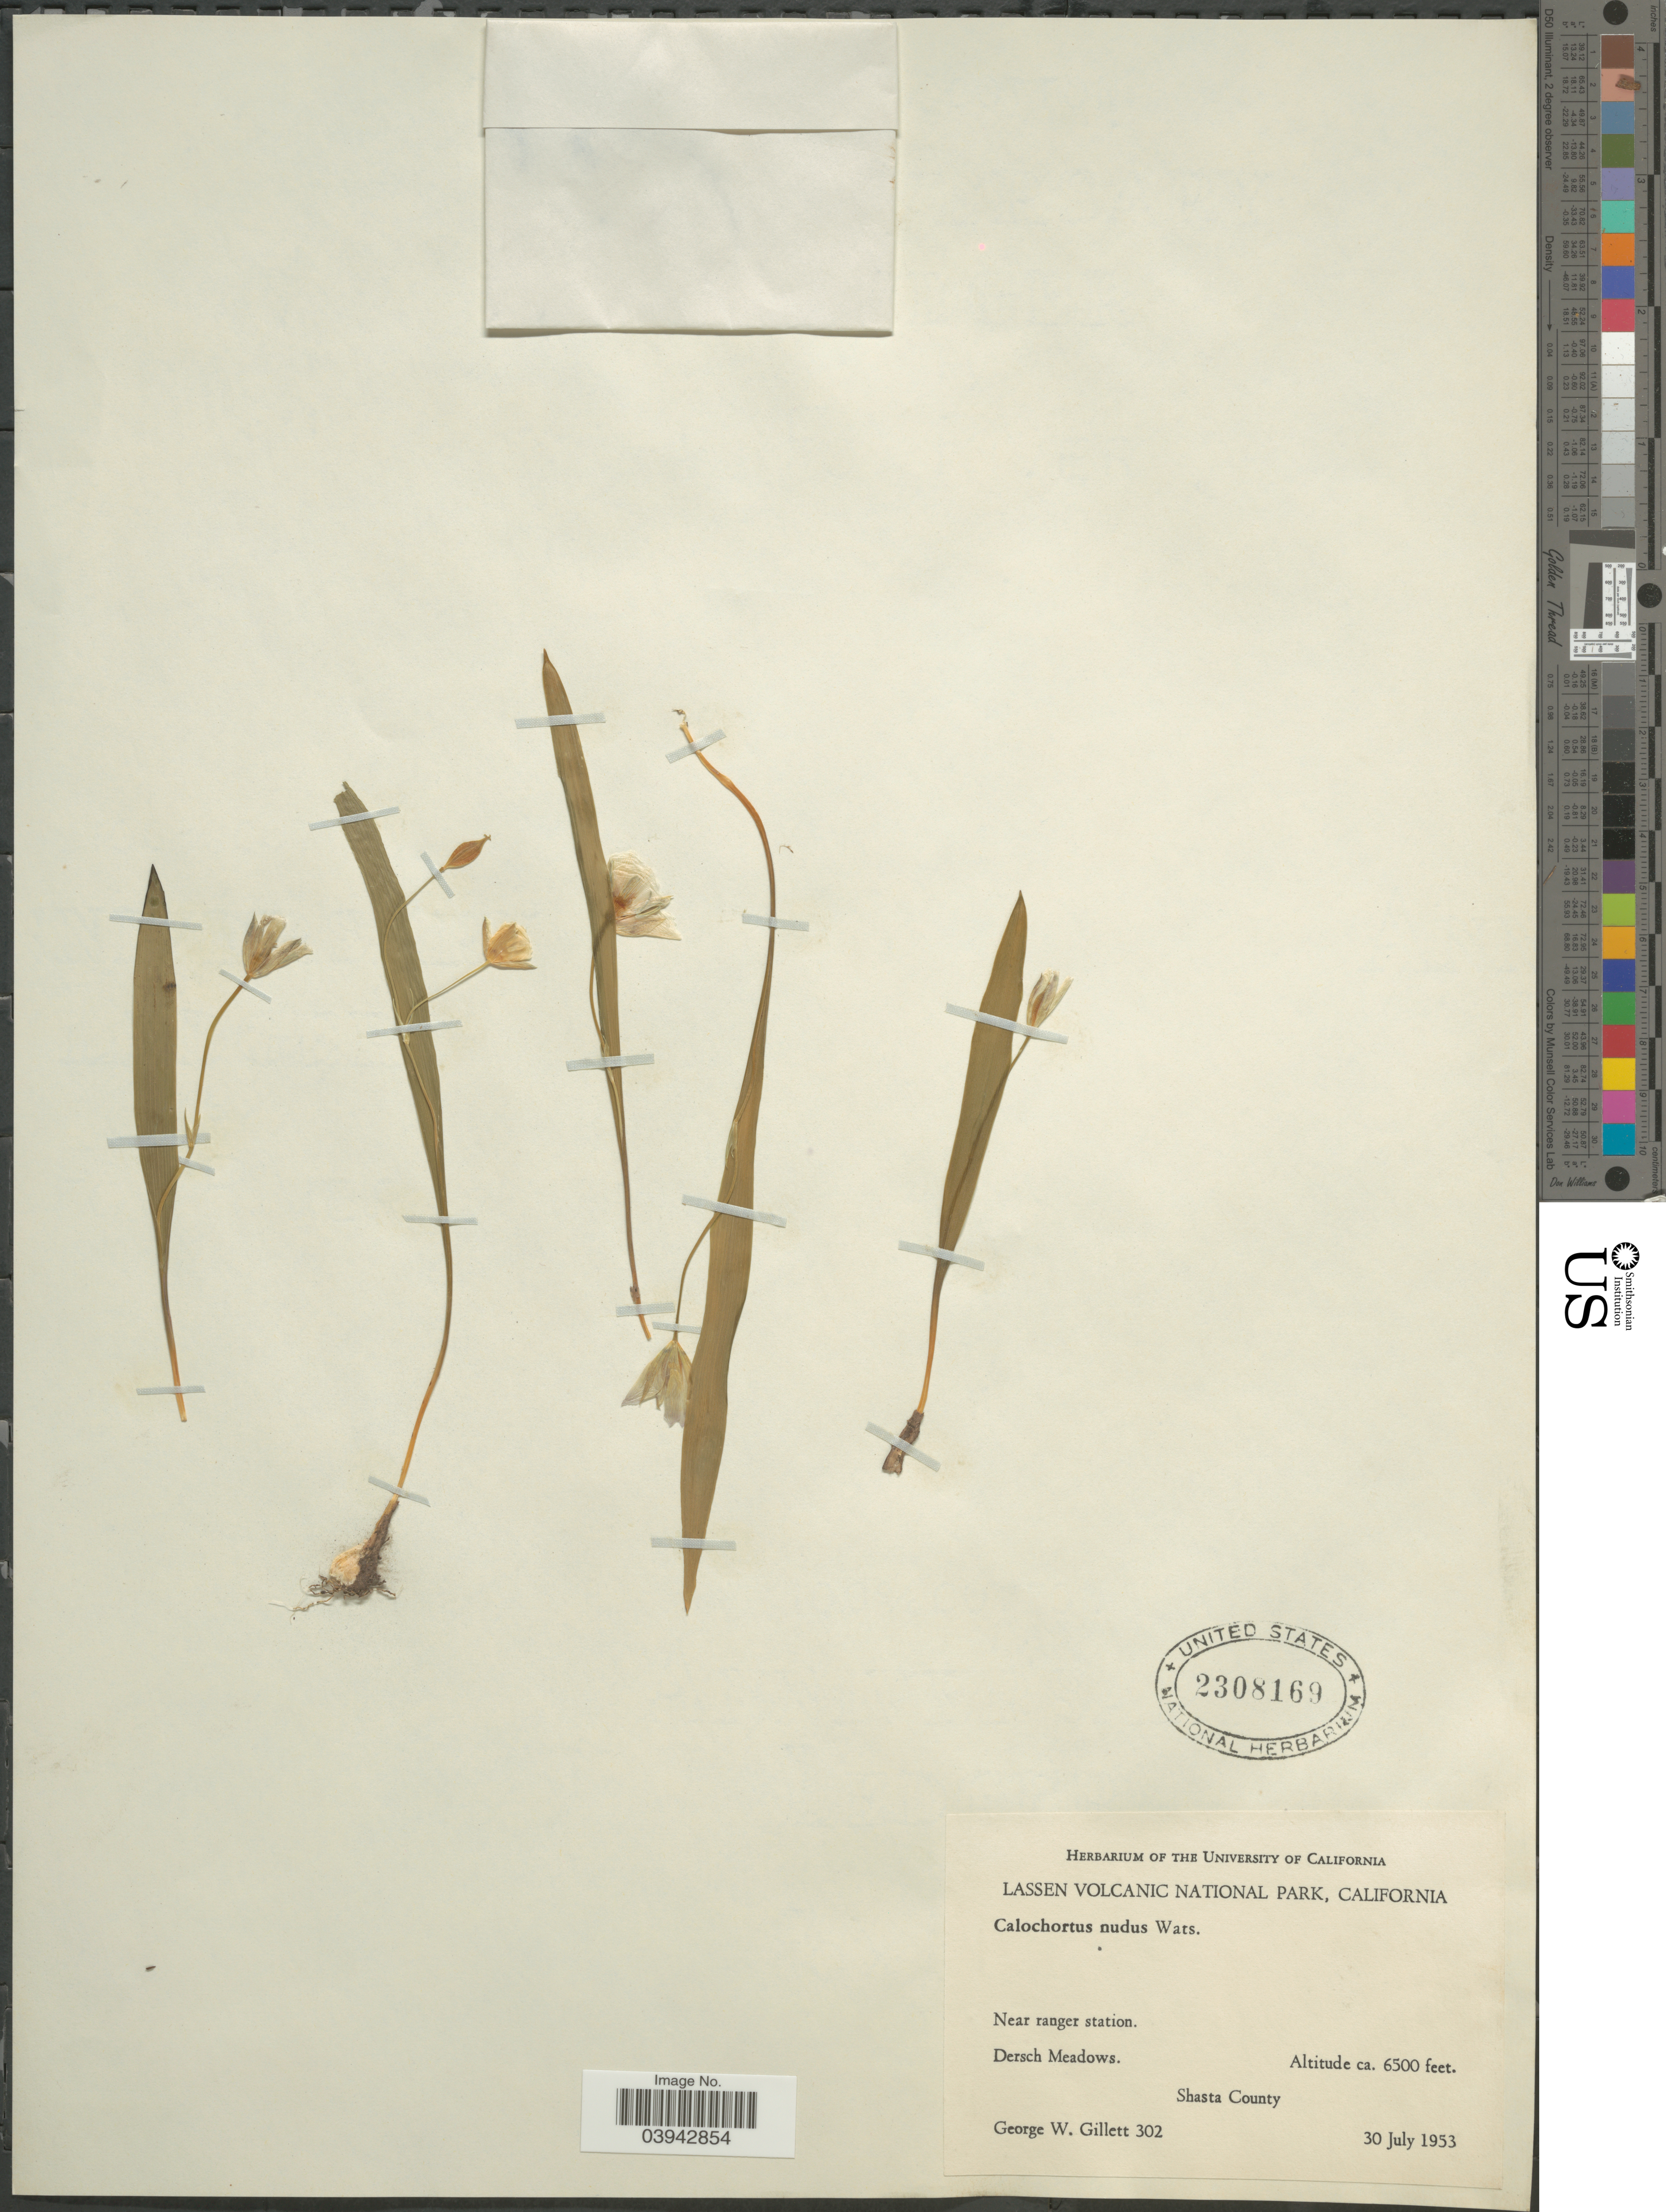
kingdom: Plantae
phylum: Tracheophyta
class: Liliopsida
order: Liliales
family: Liliaceae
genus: Calochortus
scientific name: Calochortus nudus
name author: S. Watson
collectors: G. Gillett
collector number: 302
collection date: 1953-07-30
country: United States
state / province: California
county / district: Shasta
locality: Lassen Volcanic National Park. Near ranger station. Dersch Meadows. Shasta County.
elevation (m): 1981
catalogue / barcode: US 2308169